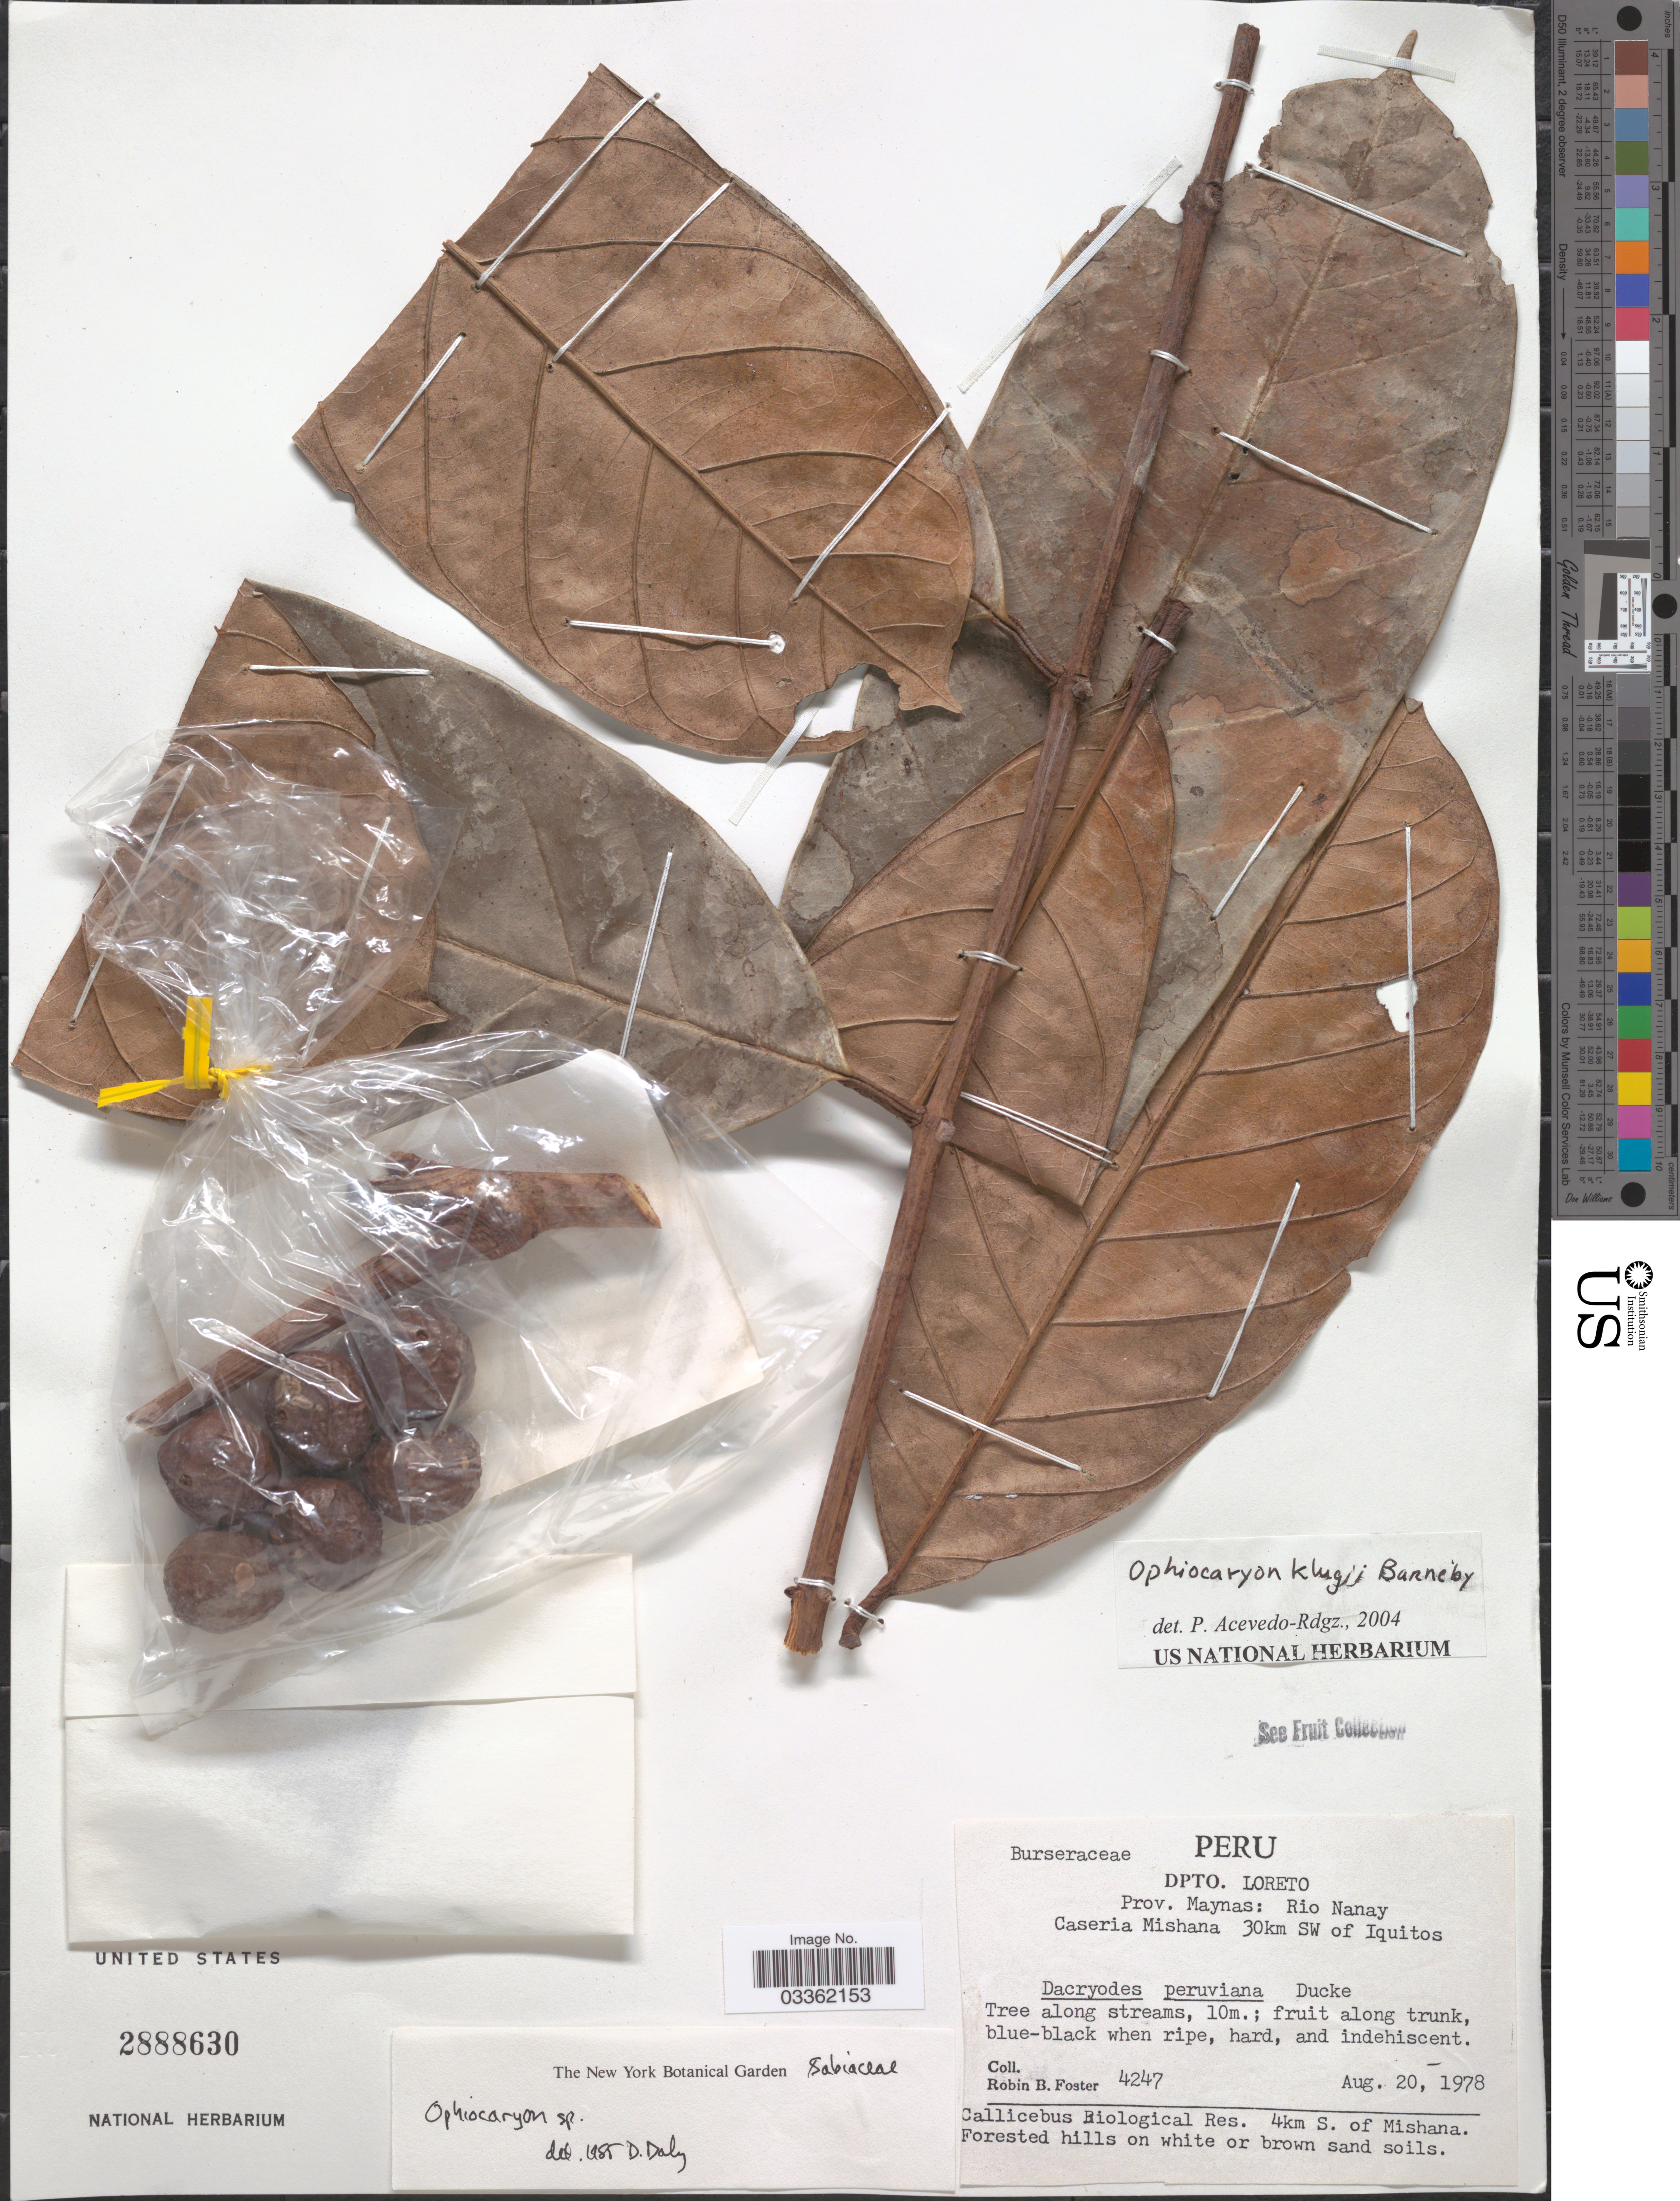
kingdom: Plantae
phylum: Tracheophyta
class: Magnoliopsida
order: Proteales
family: Sabiaceae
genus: Ophiocaryon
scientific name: Ophiocaryon klugii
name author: Barneby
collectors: R. B. Foster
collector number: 4247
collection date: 1978-08-20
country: Peru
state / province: Loreto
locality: Dpto. Loreto. Prov. Maynas: Rio Nanay. Caseria Mishana 30km SW of Iquitos.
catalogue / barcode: US 2888630